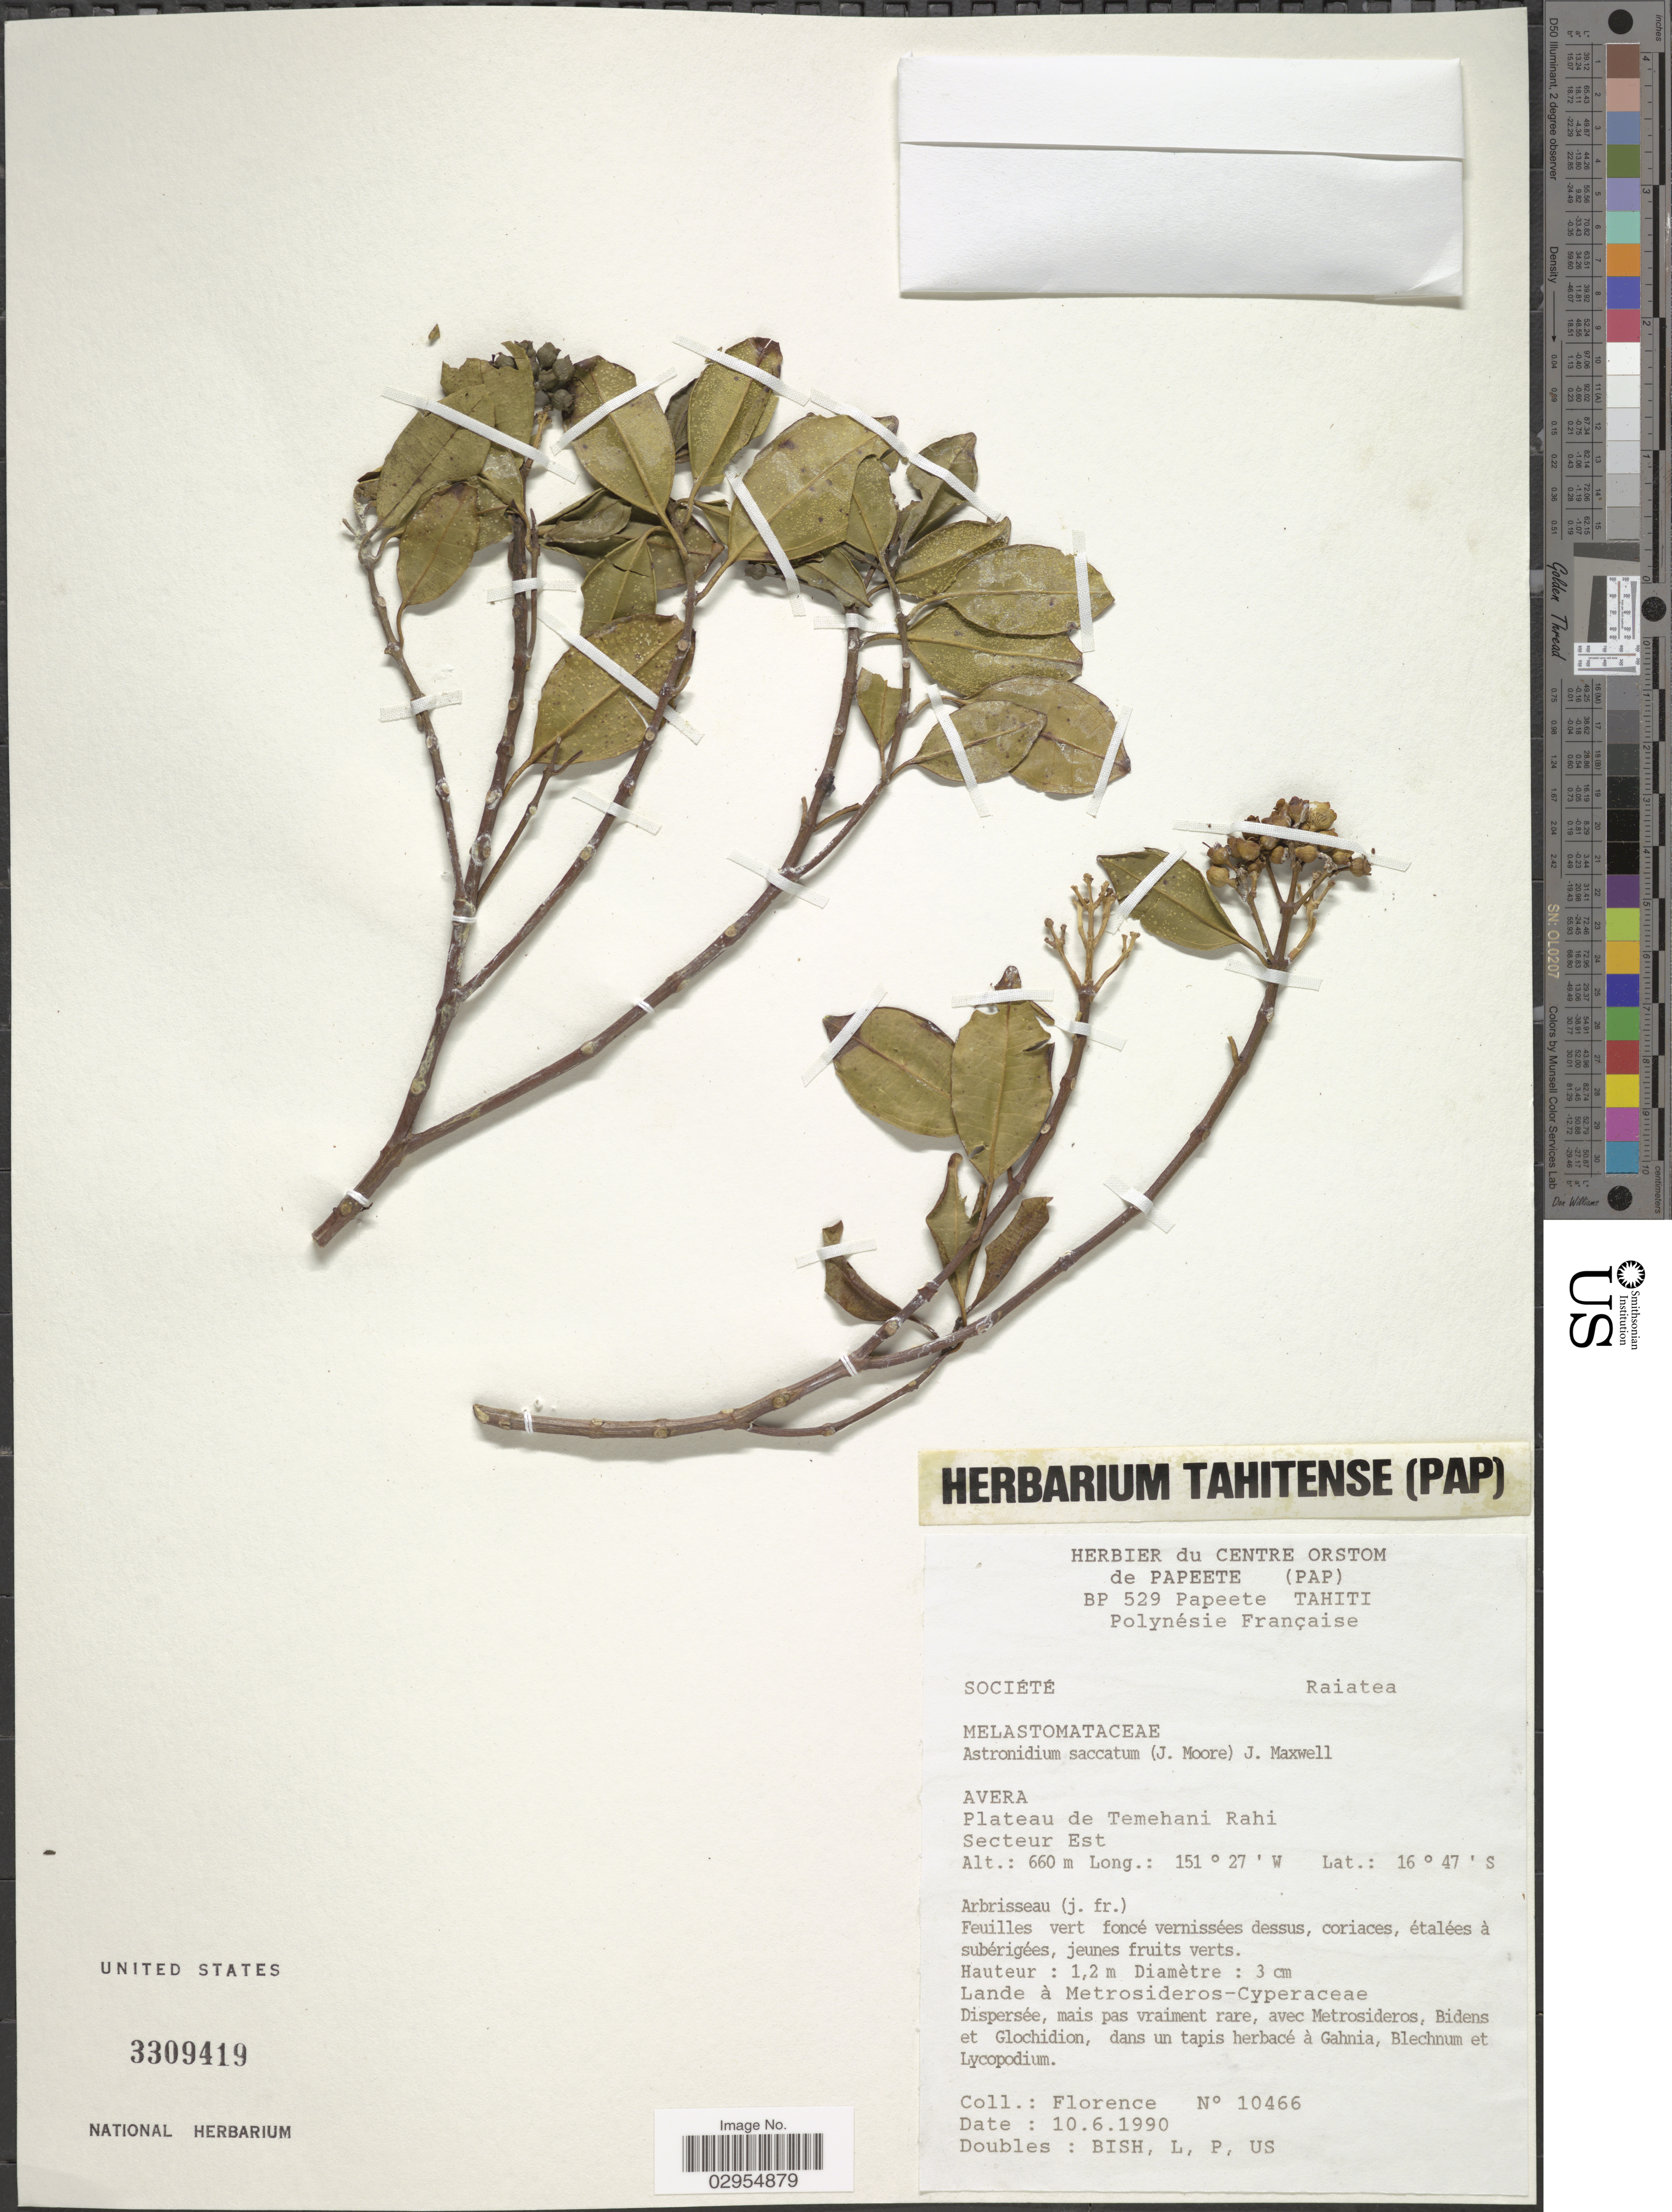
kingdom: Plantae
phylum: Tracheophyta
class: Magnoliopsida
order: Myrtales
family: Melastomataceae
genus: Astronidium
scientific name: Astronidium saccatum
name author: J.F. Maxwell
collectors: -. Florence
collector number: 10466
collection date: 1990-06-10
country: French Polynesia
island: Raiatea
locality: Société, Raiatea. Avera. Plateau de Temehani Rahi. Secteur Est.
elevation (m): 660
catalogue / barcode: US 3309419